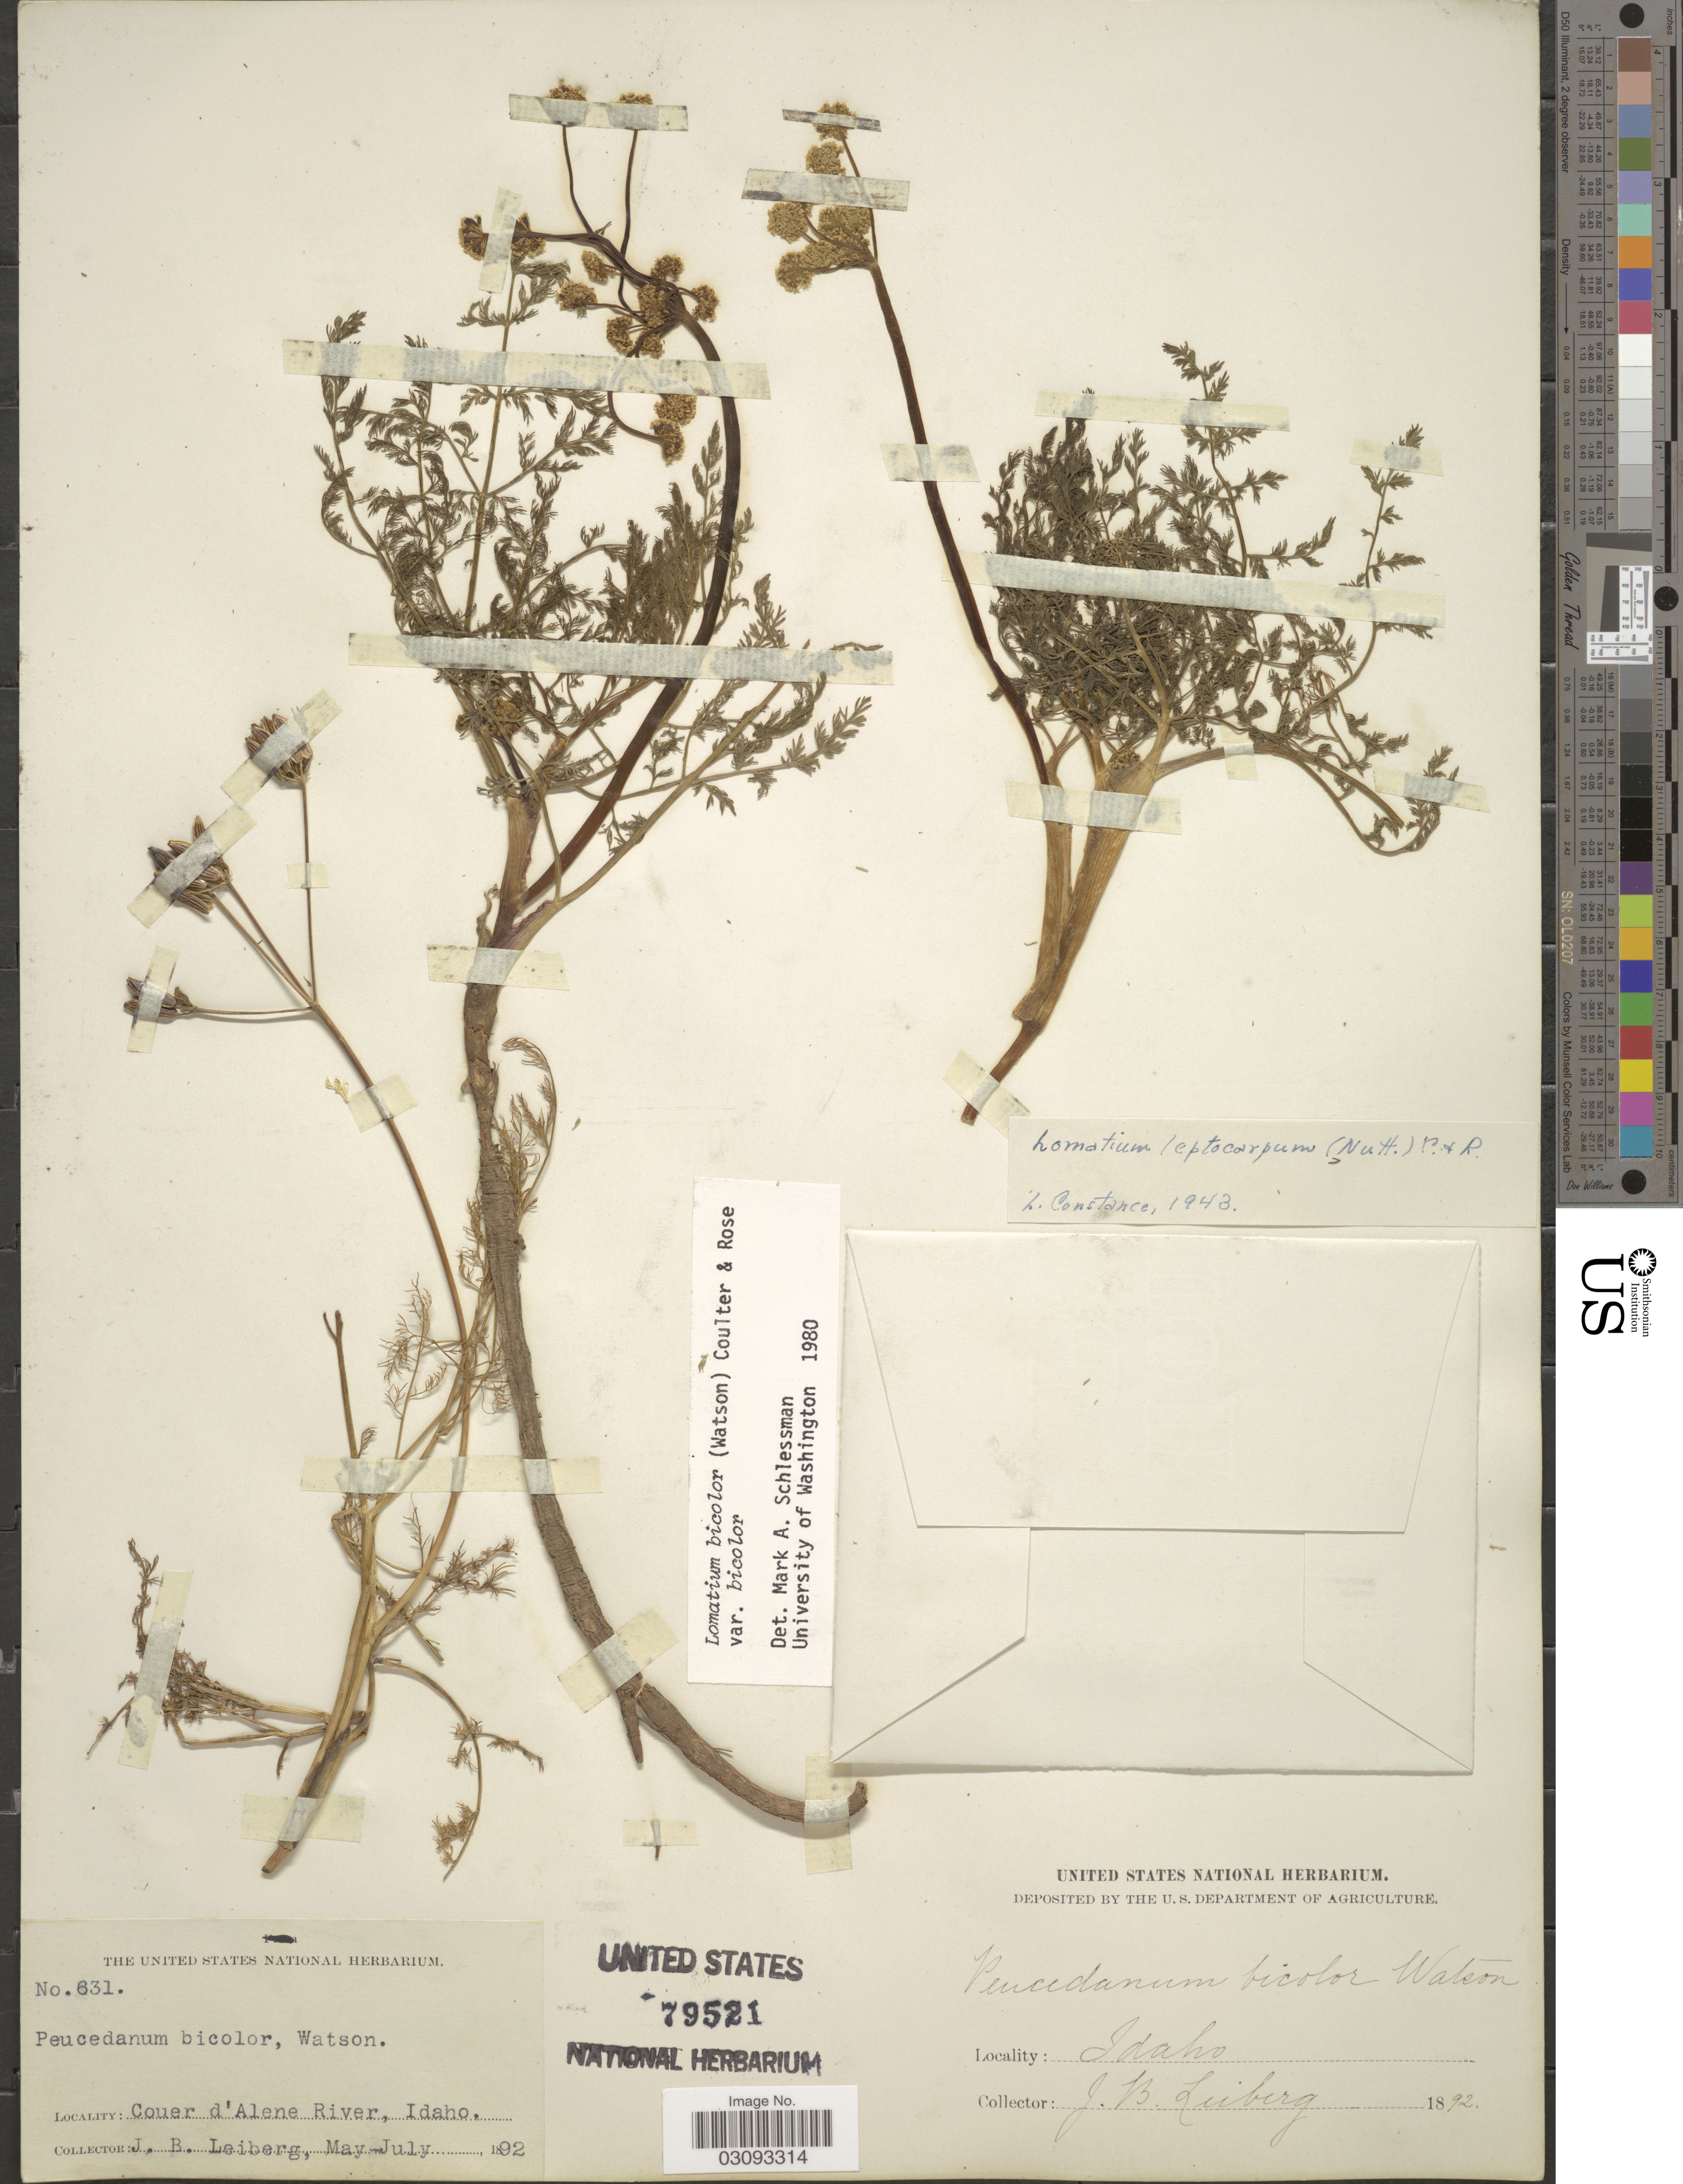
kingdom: Plantae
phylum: Tracheophyta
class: Magnoliopsida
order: Apiales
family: Apiaceae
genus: Lomatium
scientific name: Lomatium bicolor var. bicolor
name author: (S. Watson) J.M. Coult. & Rose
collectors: J. B. Leiberg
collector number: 631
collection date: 1892-05/1892-07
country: United States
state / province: Idaho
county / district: Kootenai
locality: Coeur d'Alene River.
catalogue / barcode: US 79521